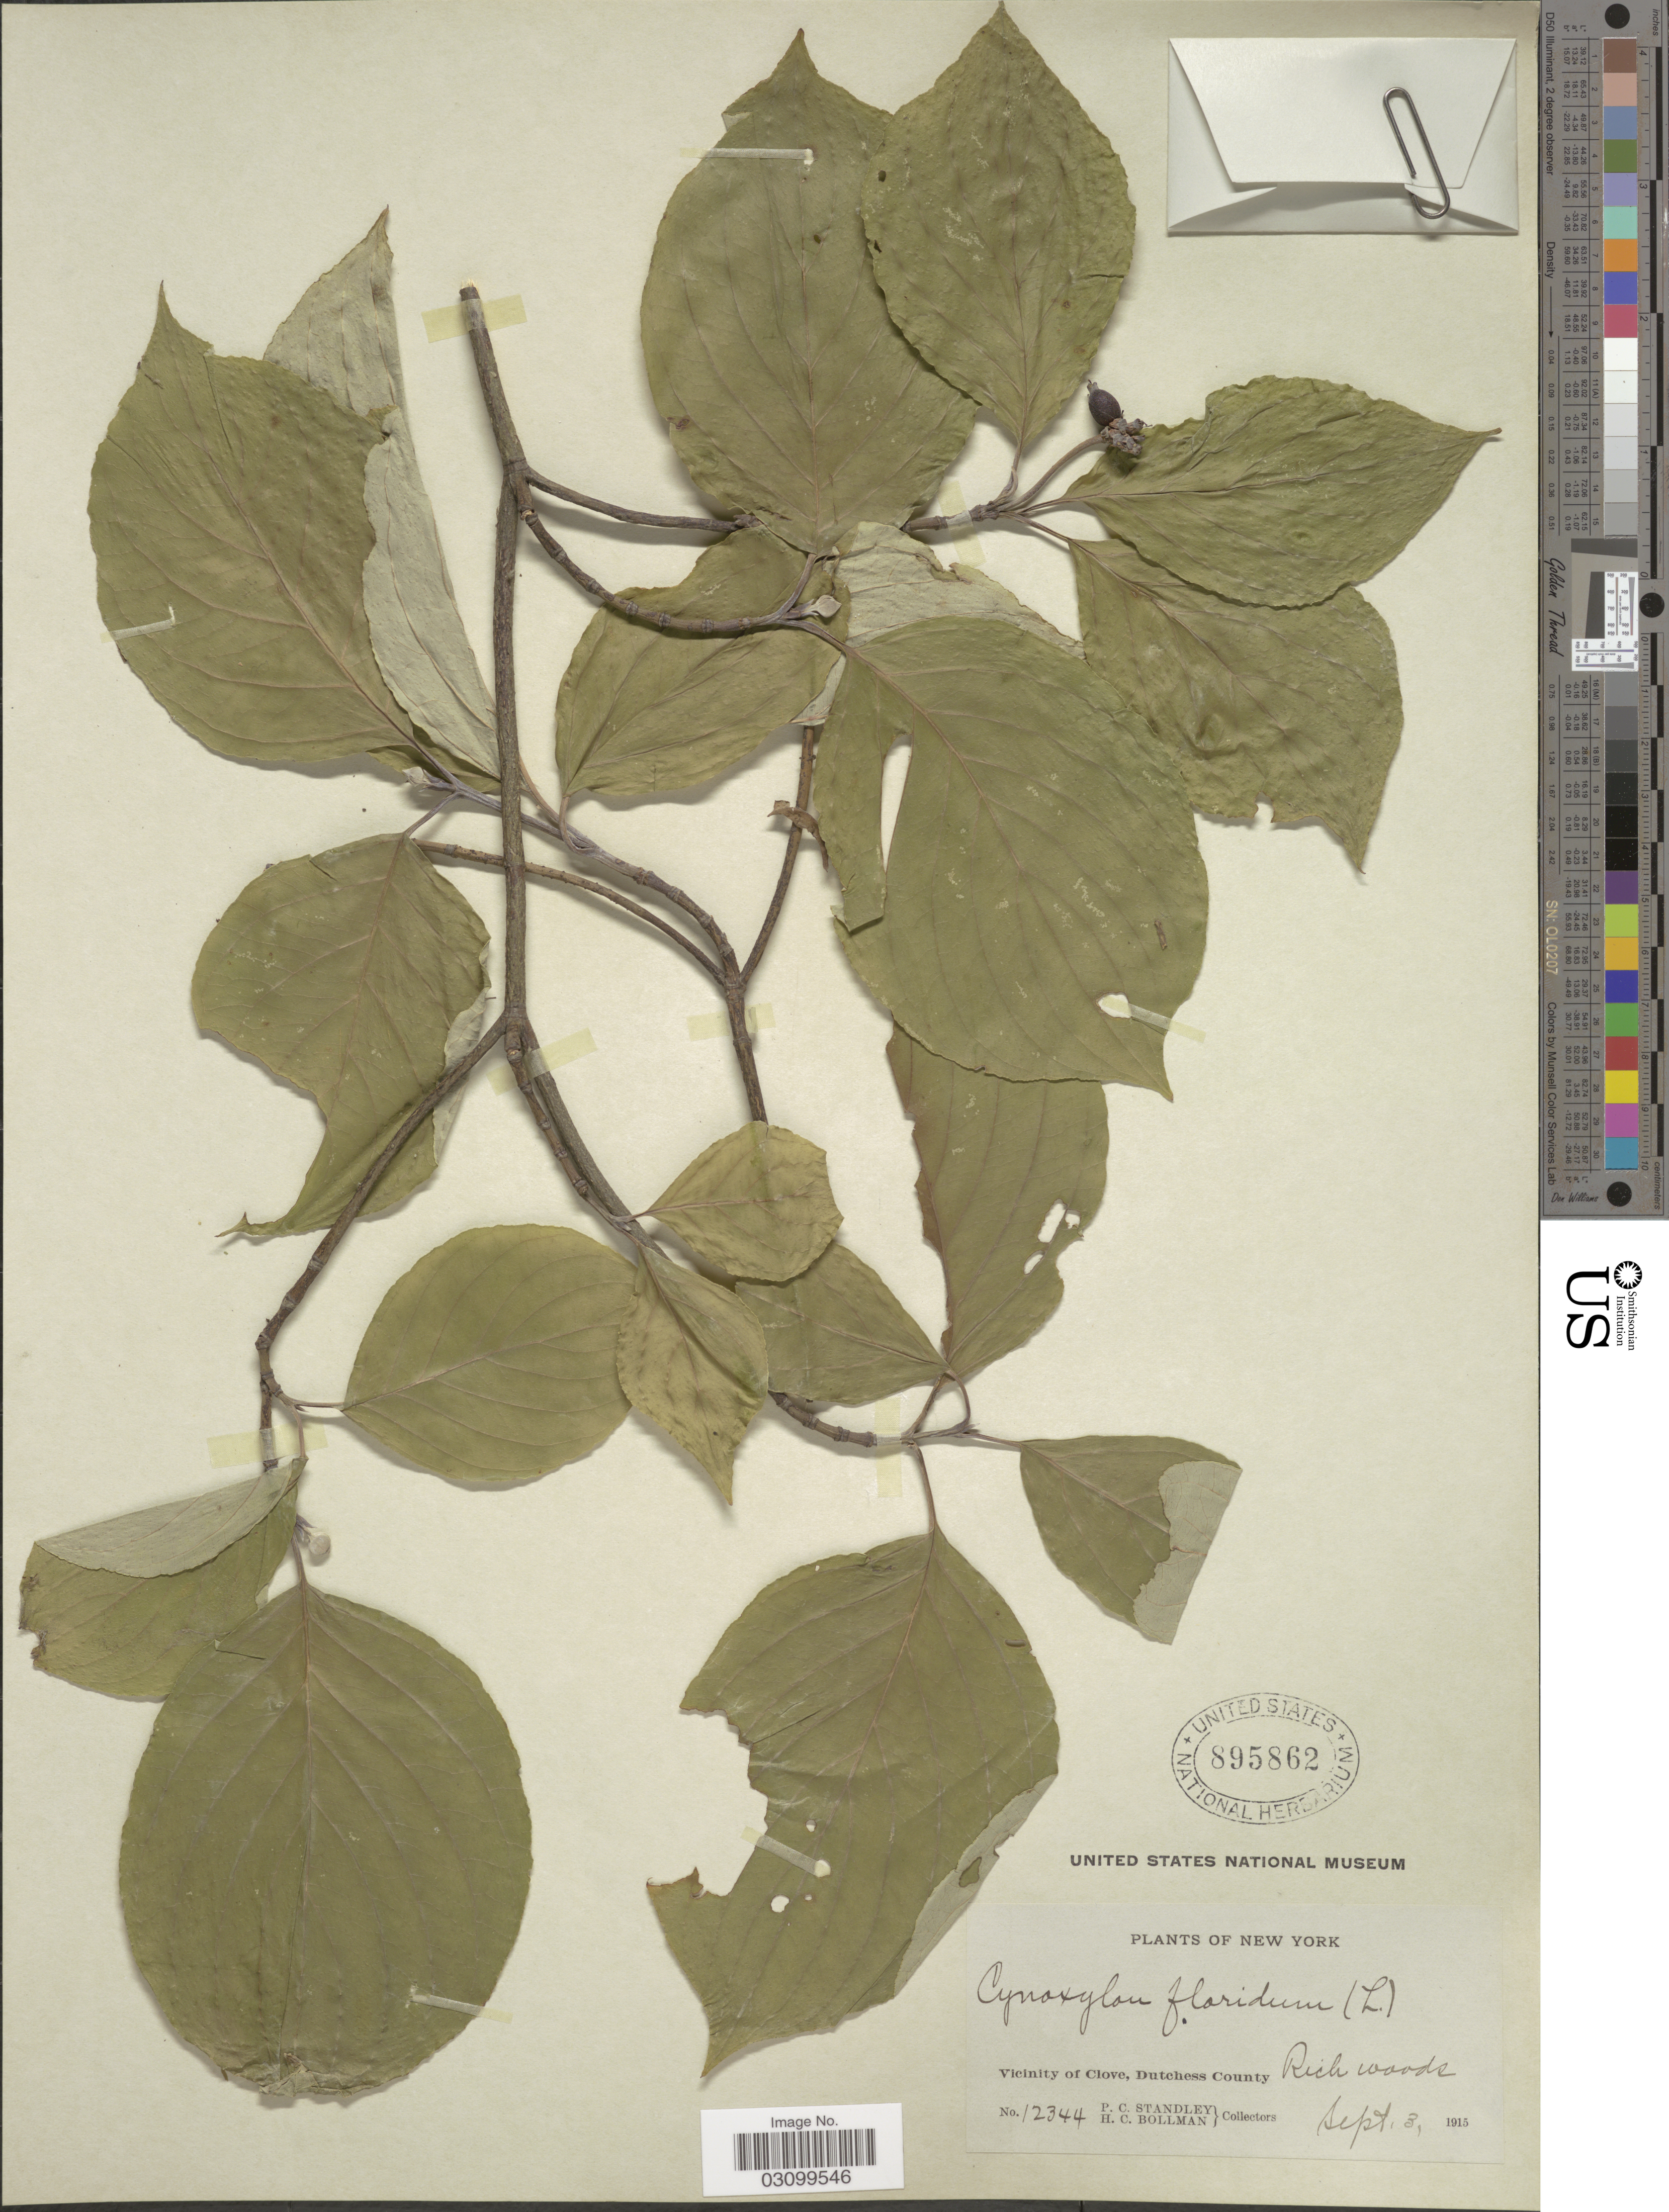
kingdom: Plantae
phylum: Tracheophyta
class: Magnoliopsida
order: Cornales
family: Cornaceae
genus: Cornus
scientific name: Cornus florida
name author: L.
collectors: P. C. Standley & H. C. Bollman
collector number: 12344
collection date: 1915-09-03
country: United States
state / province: New York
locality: Vicinity of Clove, Dutchess County.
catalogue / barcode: US 895862